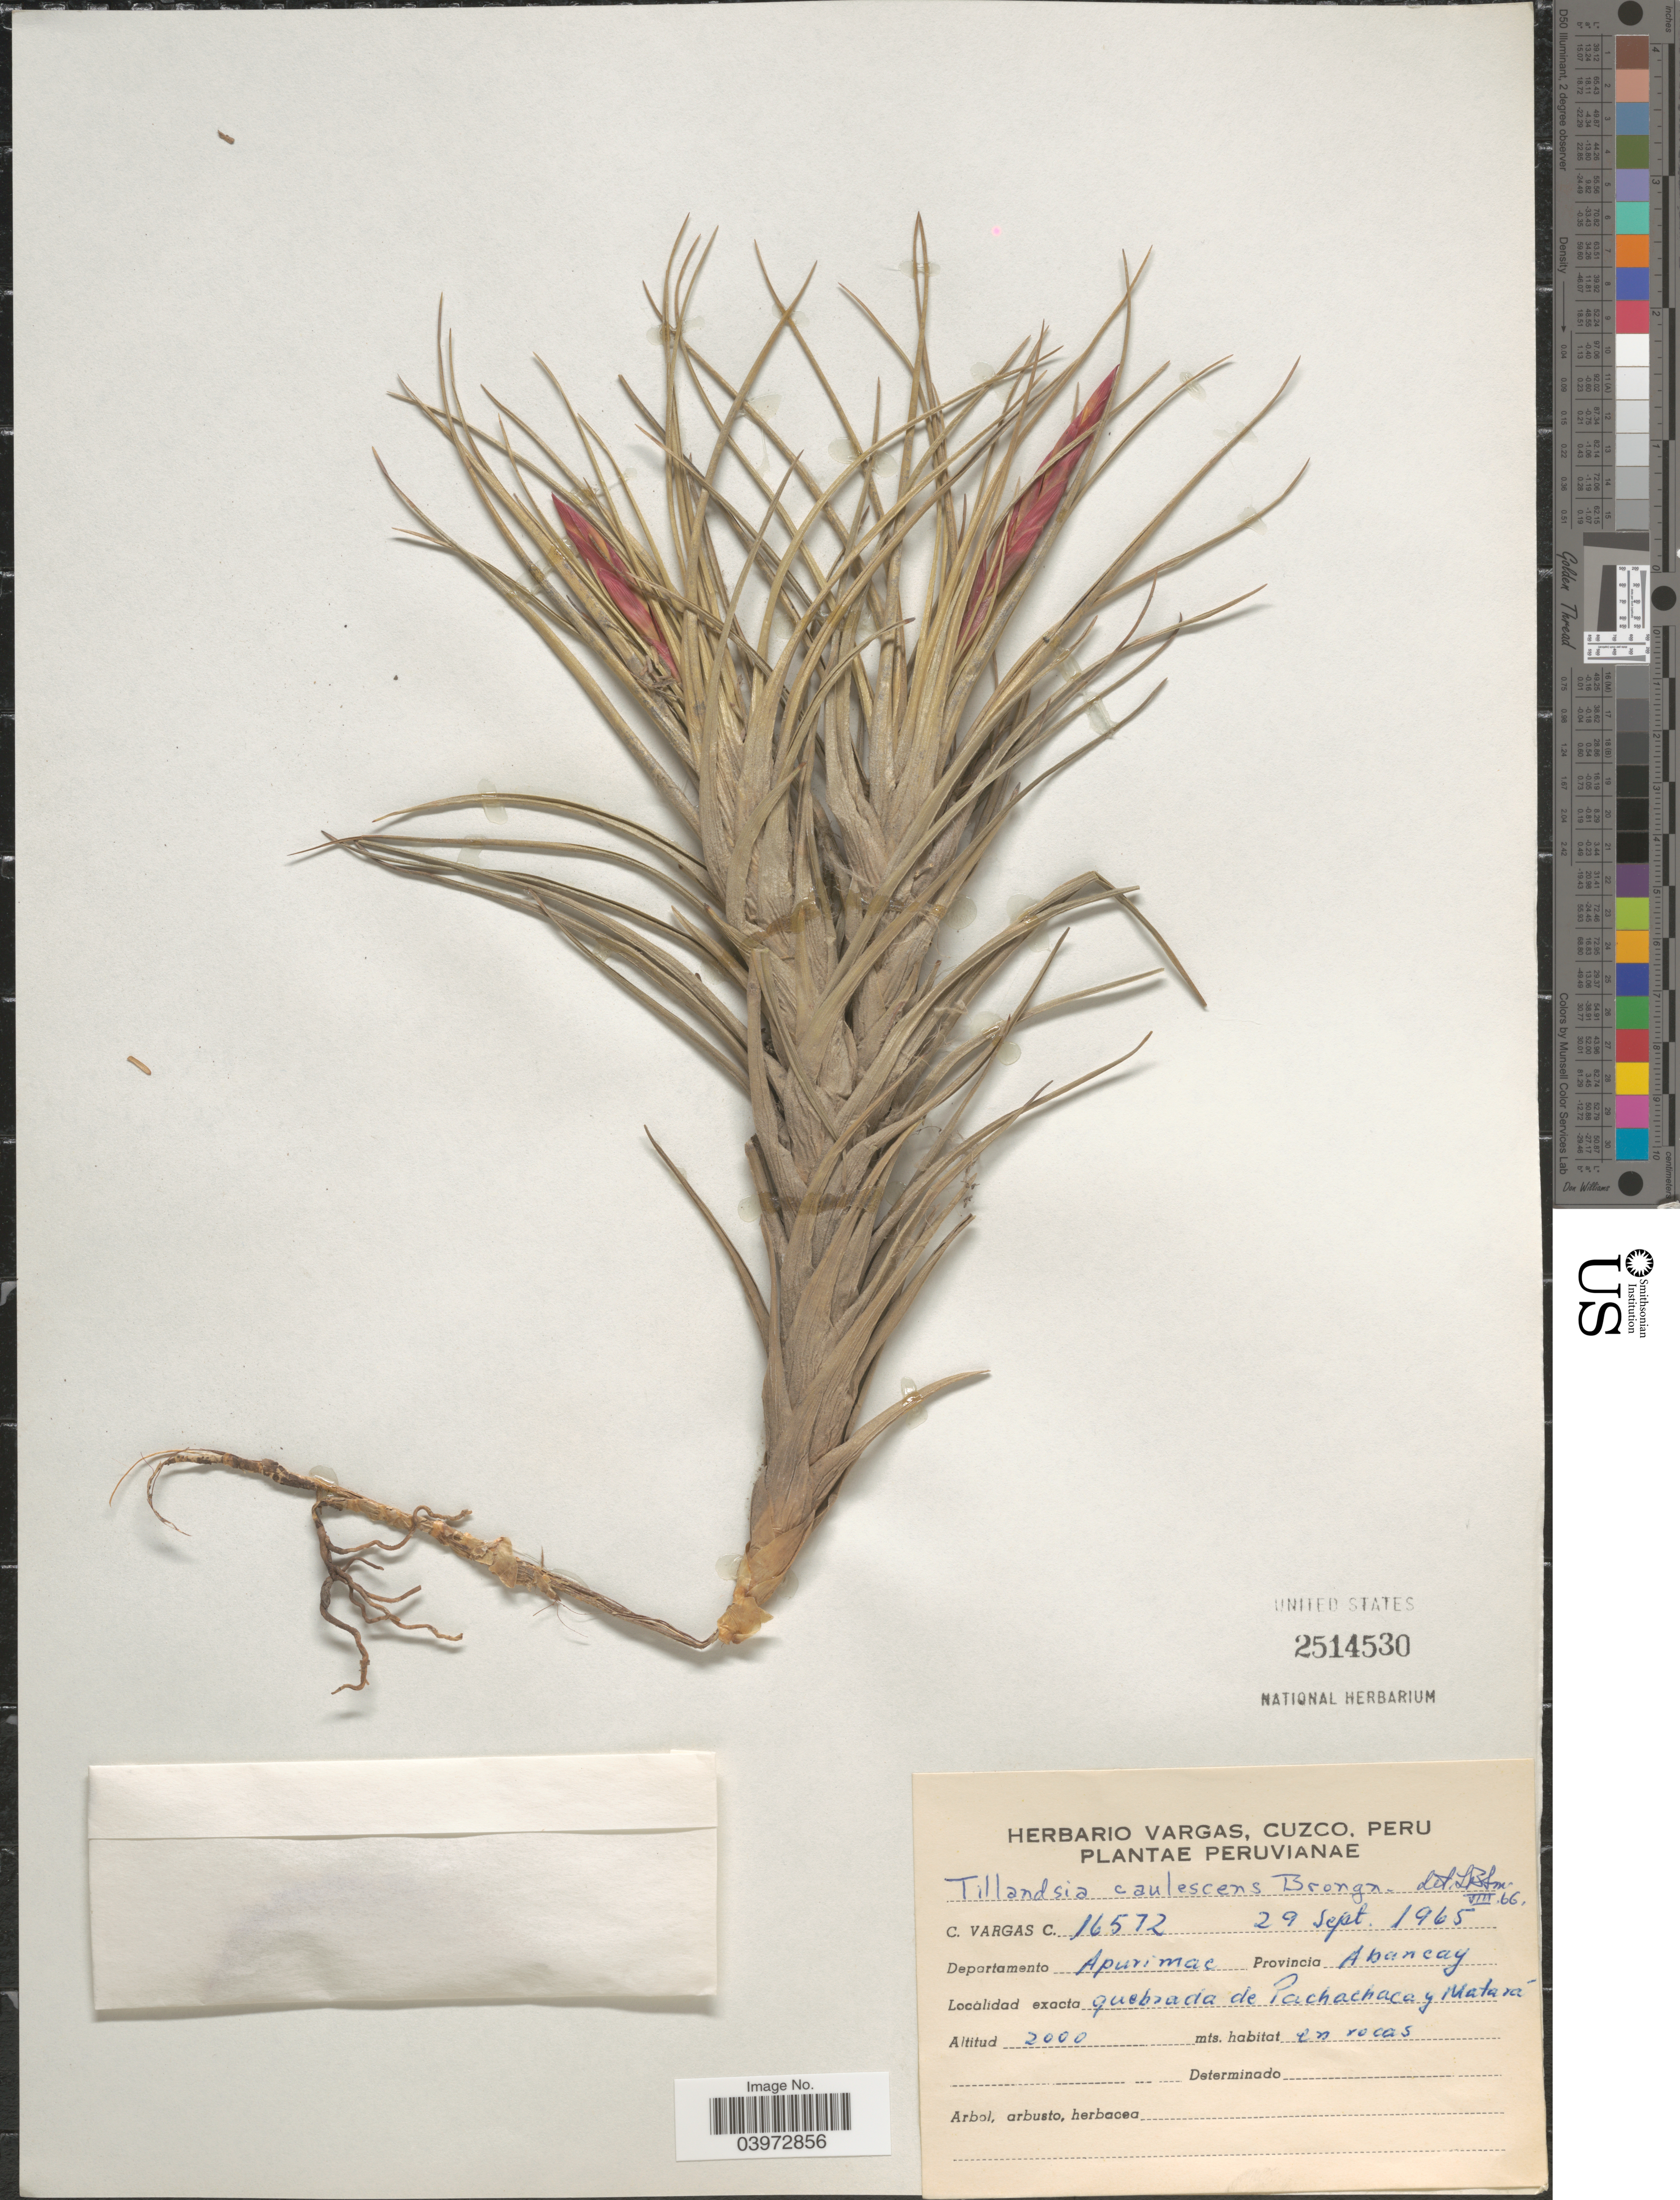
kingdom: Plantae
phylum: Tracheophyta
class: Liliopsida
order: Poales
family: Bromeliaceae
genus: Tillandsia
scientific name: Tillandsia caulescens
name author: Brongn. ex Baker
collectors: C. Vargas Calderón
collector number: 16572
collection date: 1965-09-29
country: Peru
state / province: Apurímac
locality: Departamento Apurimac. Provincia Abancay. Quebrada de Pachachaca y Matará.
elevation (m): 2000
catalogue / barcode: US 2514530